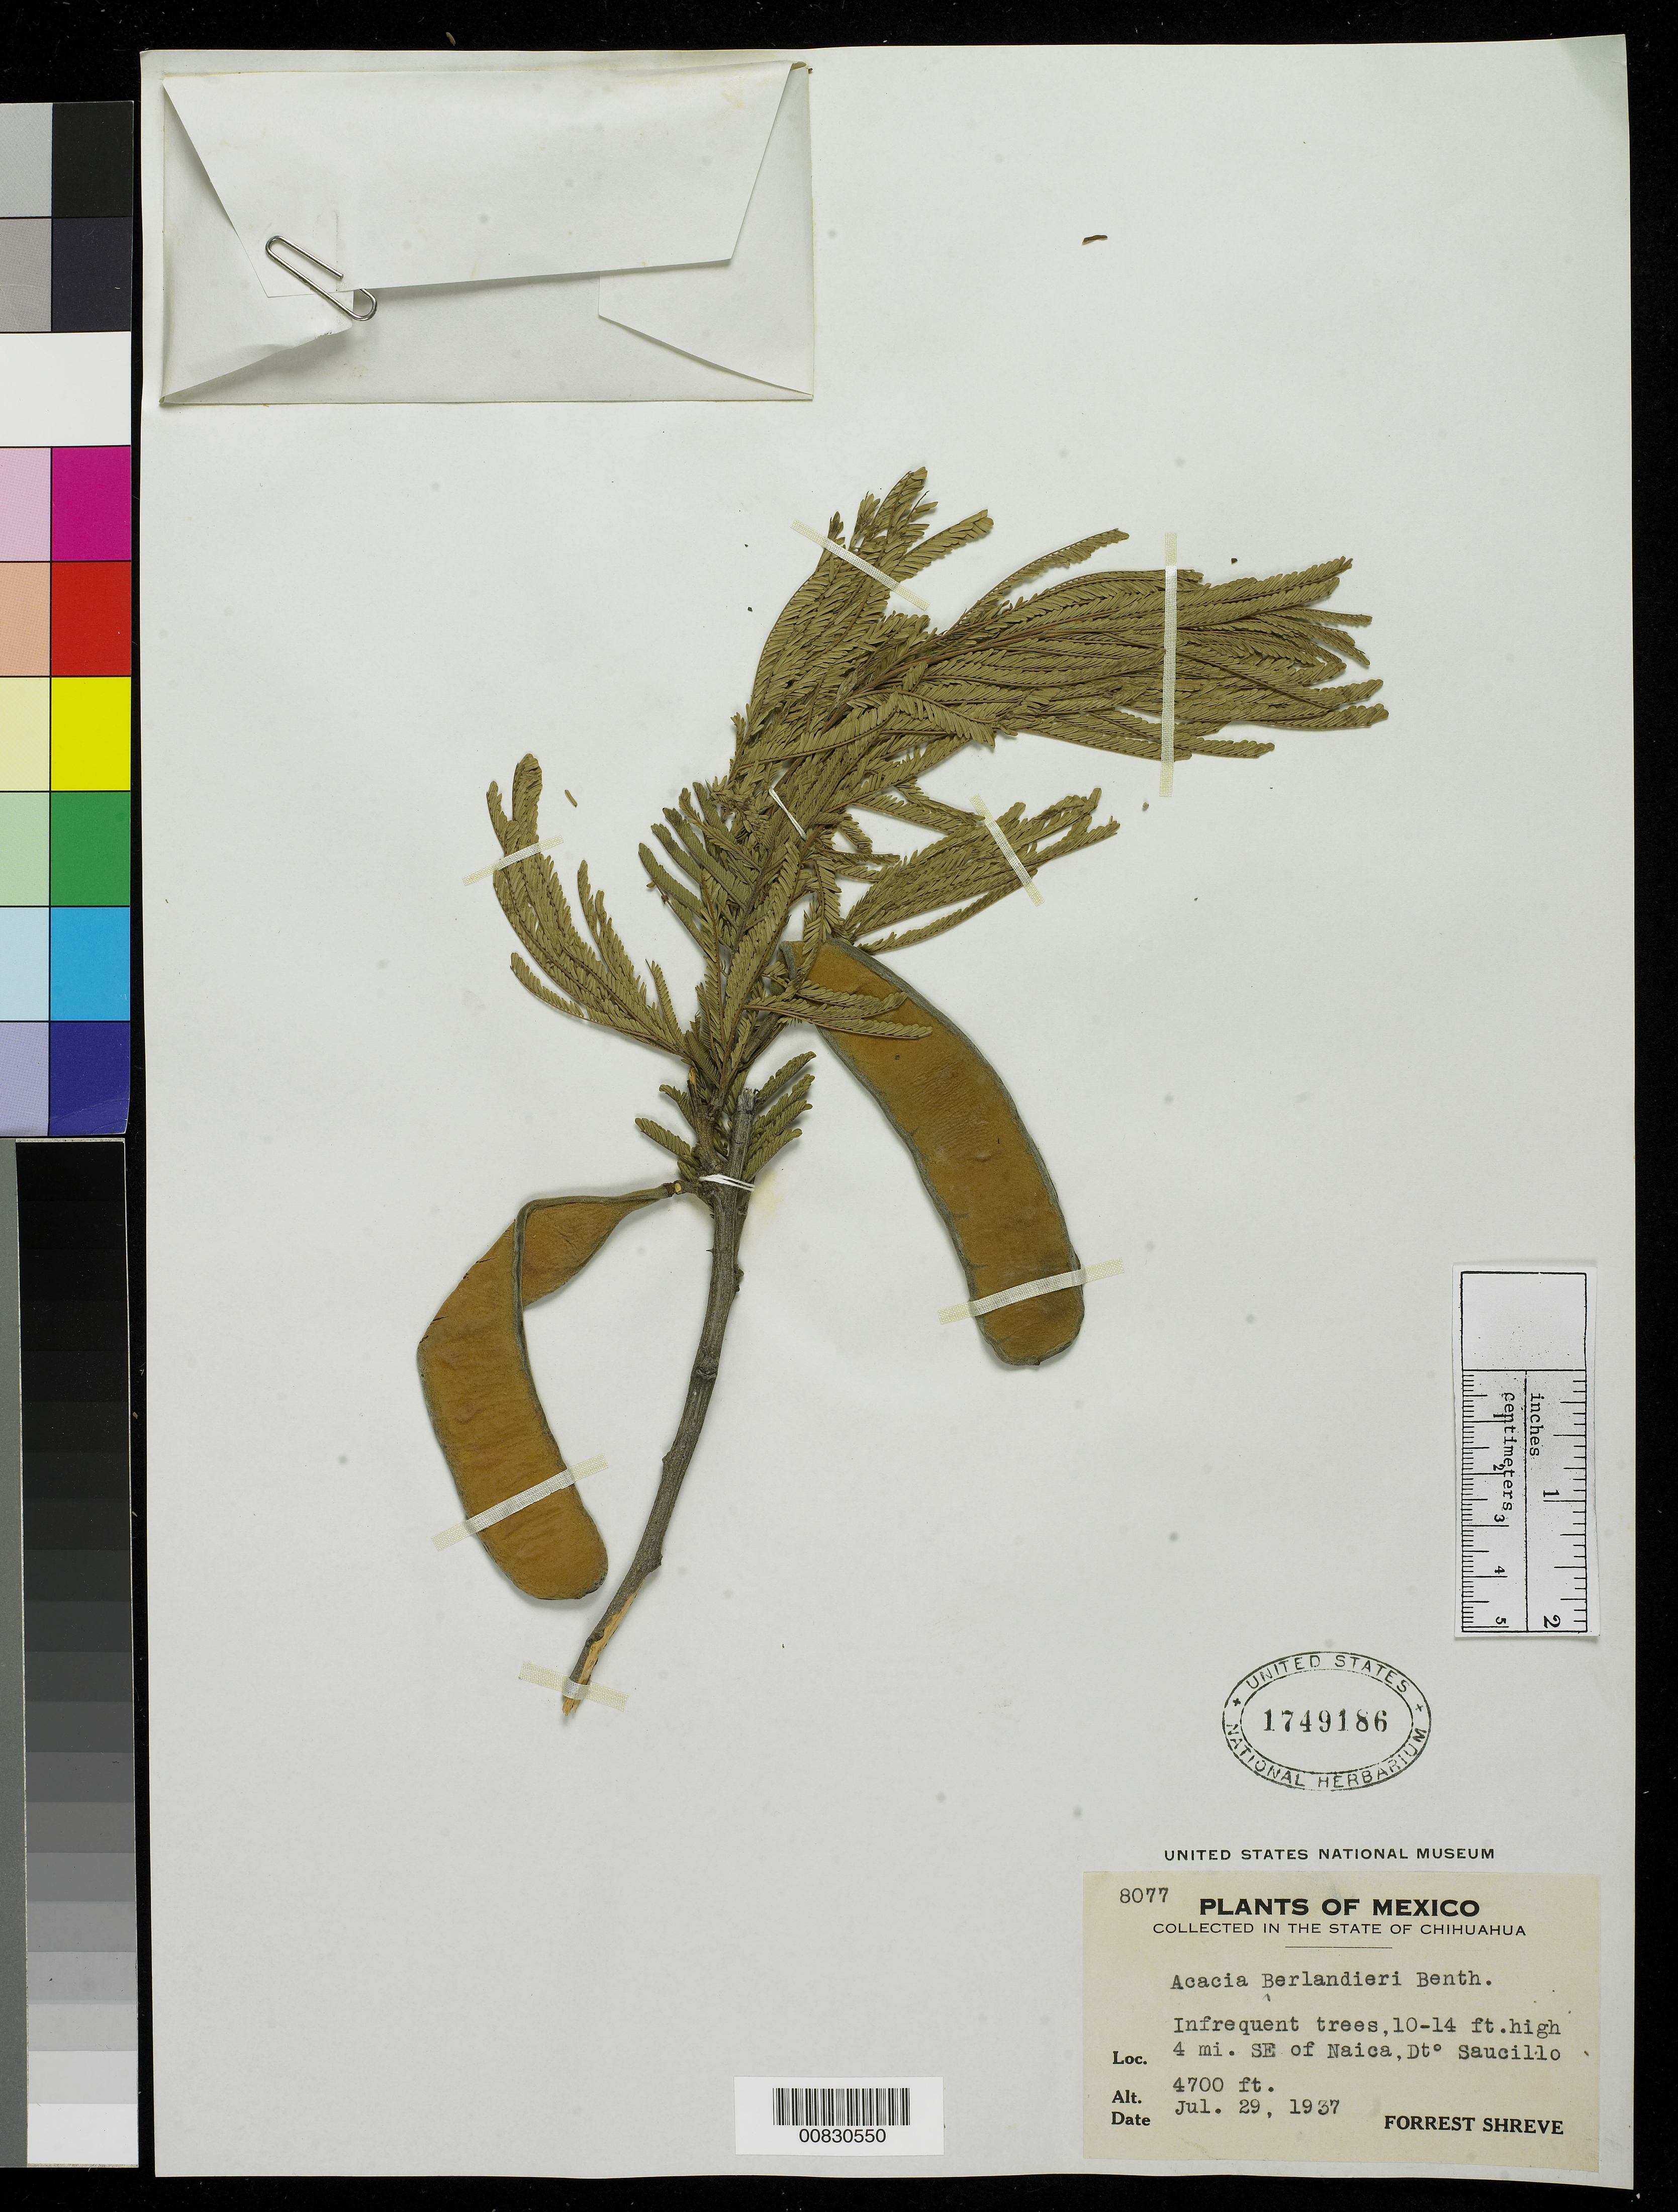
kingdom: Plantae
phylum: Tracheophyta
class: Magnoliopsida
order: Fabales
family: Fabaceae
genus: Senegalia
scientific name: Senegalia berlandieri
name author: (Benth.) Britton & Rose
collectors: F. Shreve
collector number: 8077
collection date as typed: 29 Jul 1937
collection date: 1937-07-29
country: Mexico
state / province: Chihuahua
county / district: Saucillo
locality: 4 mi. SE of Naica, Municipio Saucillo, Chihuahua.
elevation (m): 1433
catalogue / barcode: US 1749186